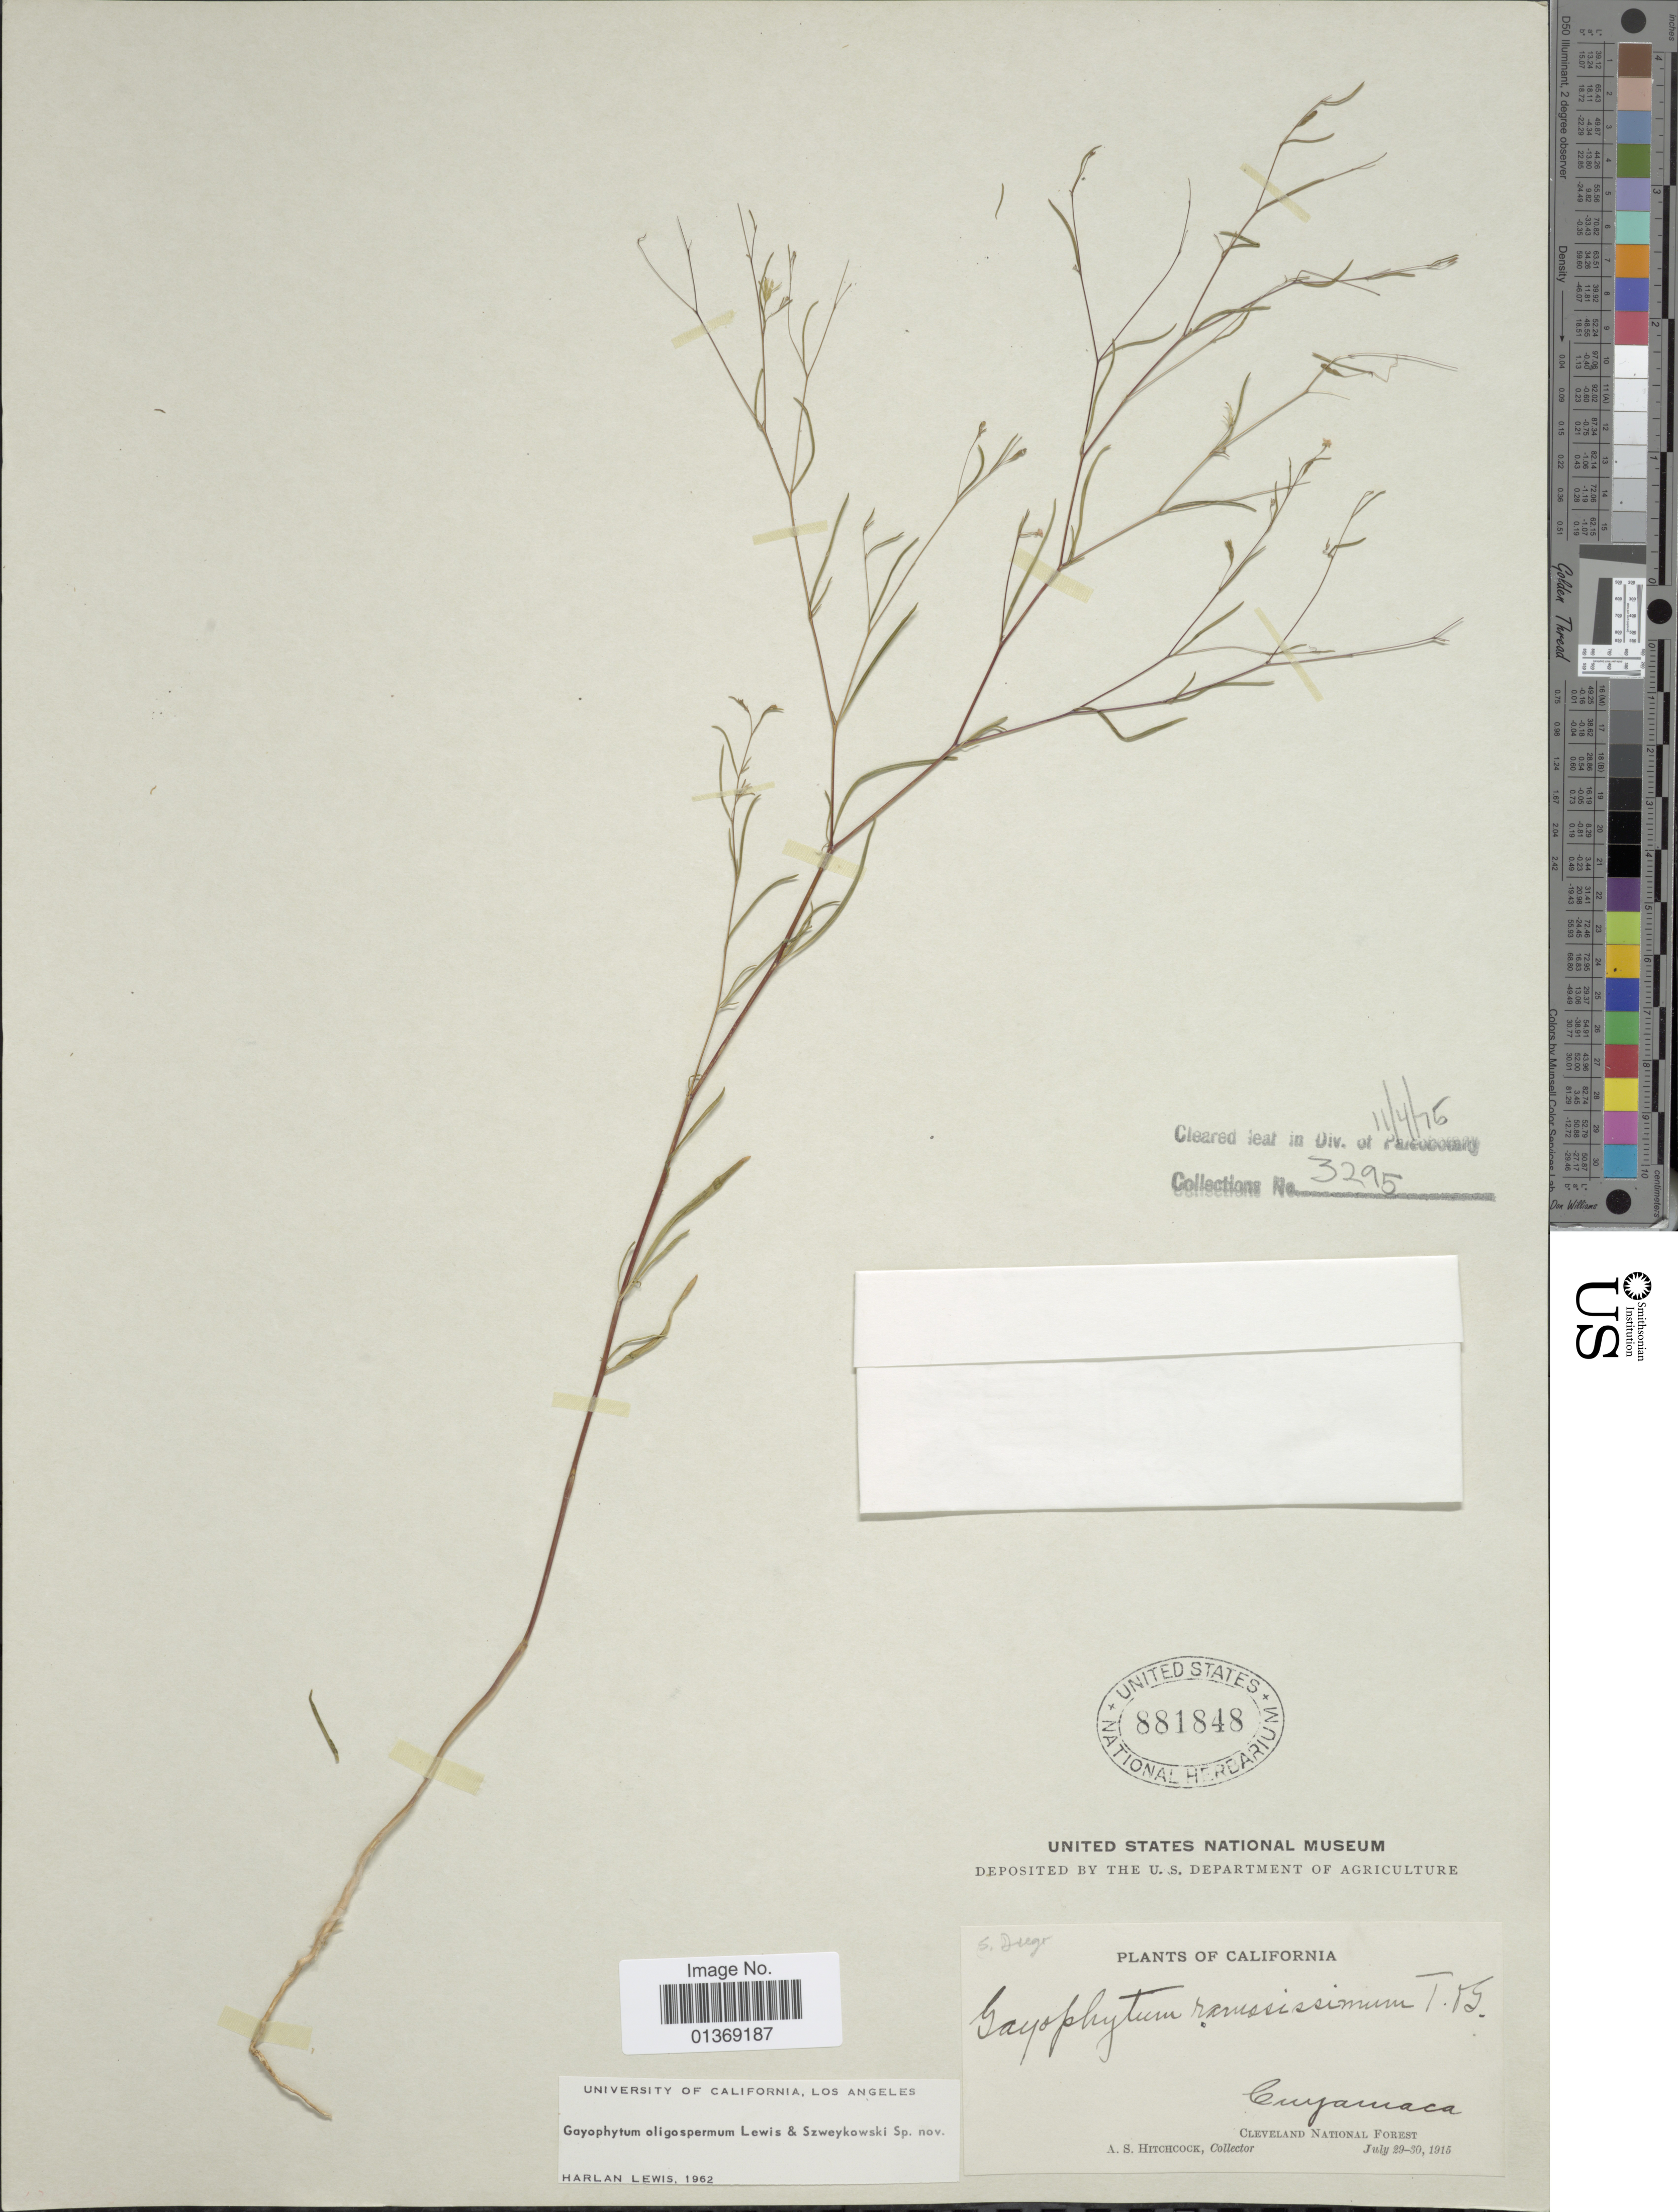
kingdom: Plantae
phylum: Tracheophyta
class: Magnoliopsida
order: Myrtales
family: Onagraceae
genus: Gayophytum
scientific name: Gayophytum oligospermum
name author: F. H. Lewis & Szweyk.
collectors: A. S. Hitchcock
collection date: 1915-07-29/1915-07-30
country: United States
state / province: California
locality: Cuyamaca, Cleveland National Forest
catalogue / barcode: US 881848